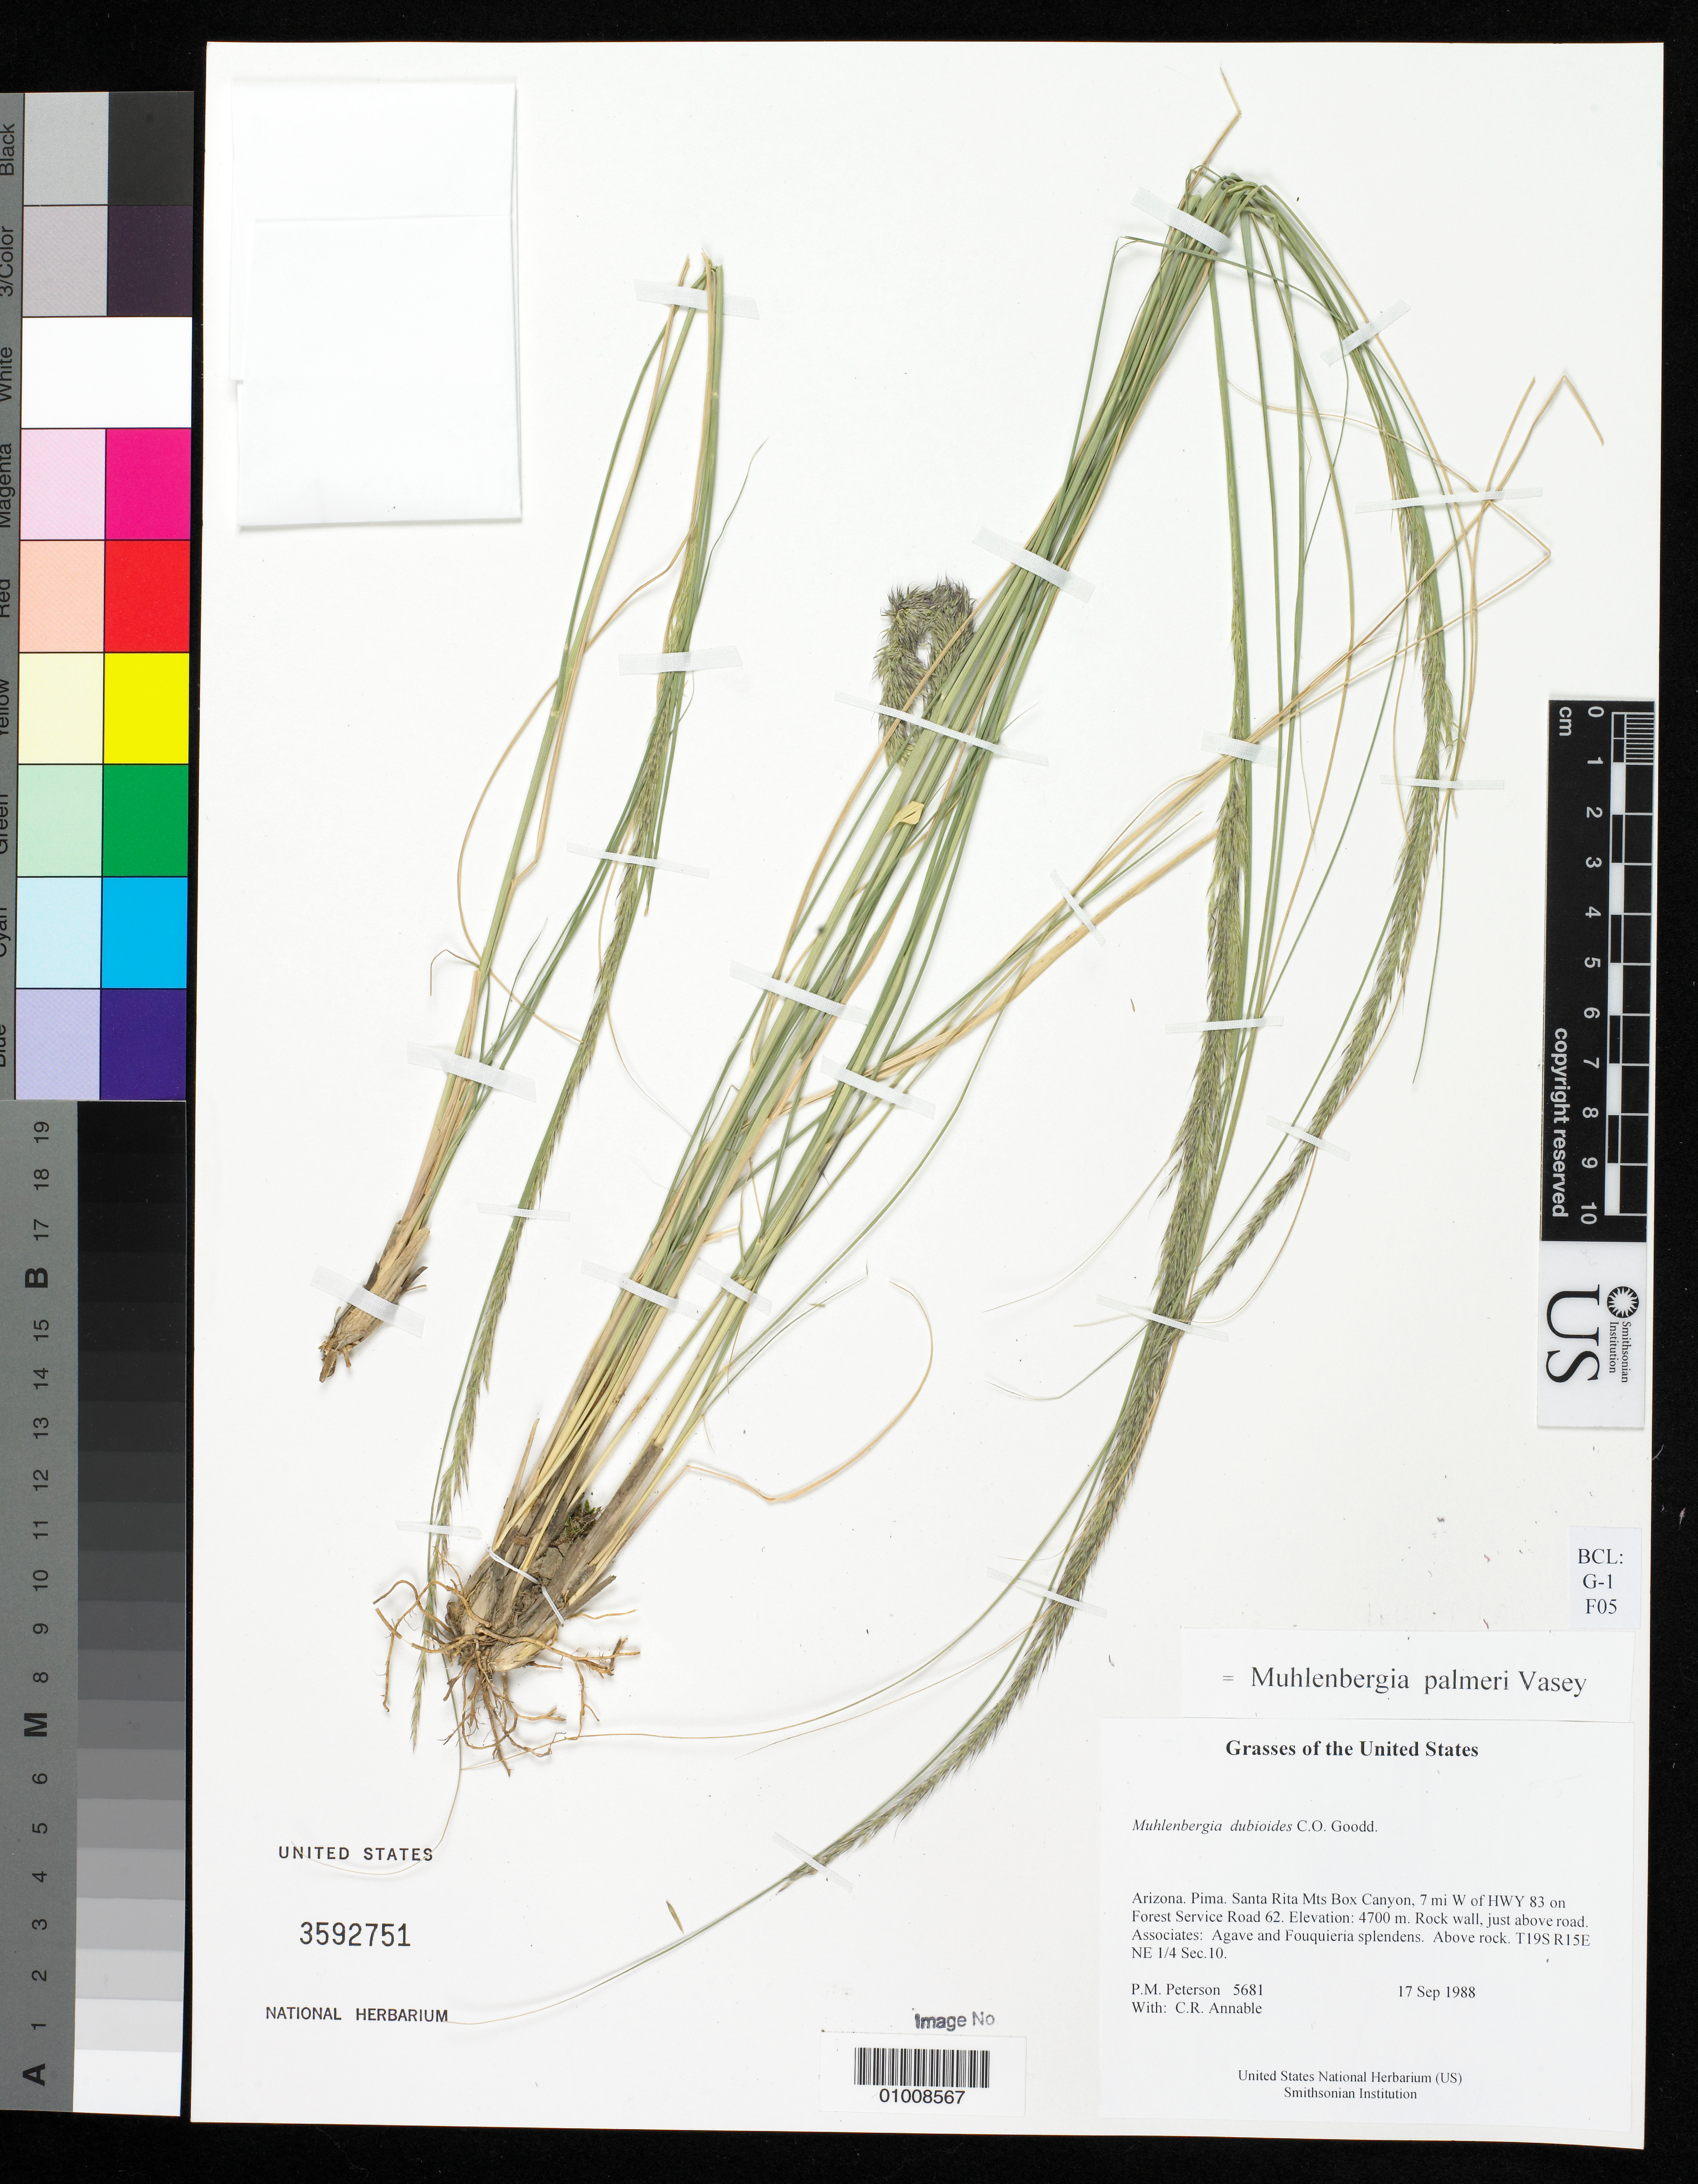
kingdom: Plantae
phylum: Tracheophyta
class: Liliopsida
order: Poales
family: Poaceae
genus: Muhlenbergia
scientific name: Muhlenbergia palmeri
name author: Vasey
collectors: P. M. Peterson & C. R. Annable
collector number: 05681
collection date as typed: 17 Sep 1988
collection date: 1988-09-17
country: United States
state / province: Arizona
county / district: Pima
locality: Santa Rita Mts Box Canyon, 7 mi W of HWY 83 on Forest Service Road 62.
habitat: Rock wall, just above road. Associates: Agave and Fouquieria splendens. Above rock.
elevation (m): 4700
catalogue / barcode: US 3592751